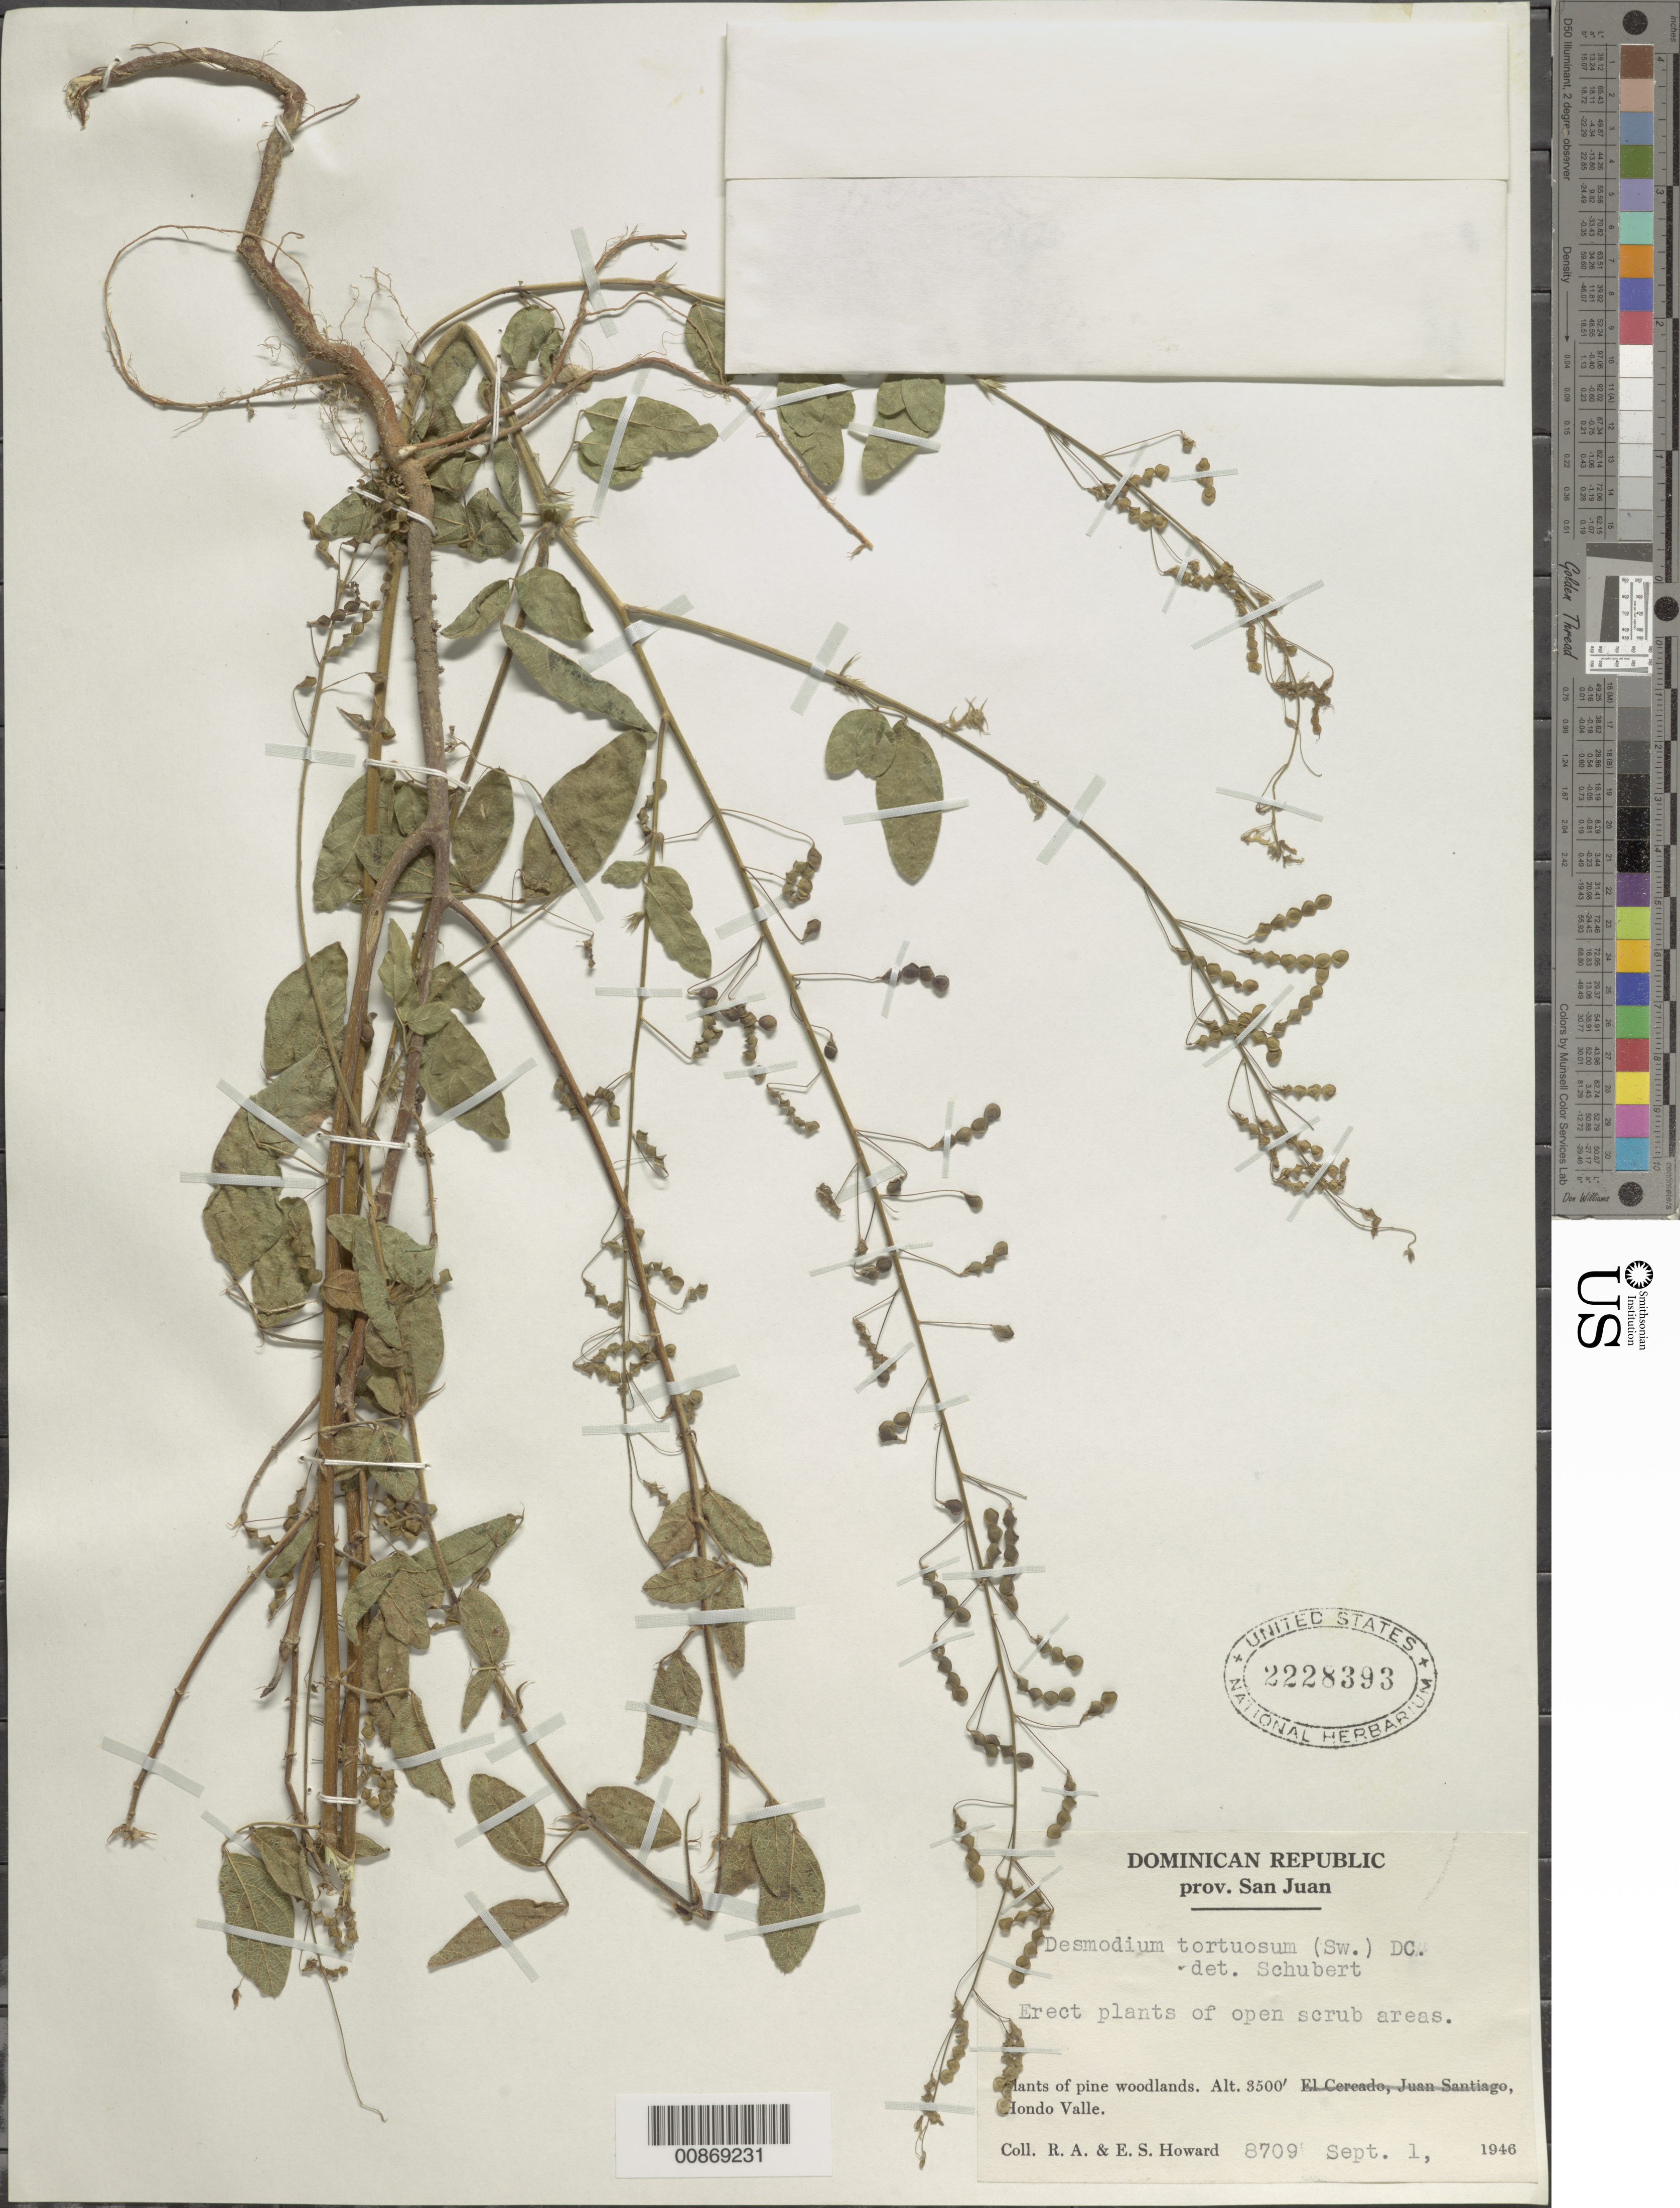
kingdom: Plantae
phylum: Tracheophyta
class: Magnoliopsida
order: Fabales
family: Fabaceae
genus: Desmodium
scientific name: Desmodium tortuosum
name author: (Sw.) DC.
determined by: Schubert, Bernice G.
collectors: R. A. Howard & E. S. Howard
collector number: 8709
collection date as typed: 01 Sep 1946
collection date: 1946-09-01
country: Dominican Republic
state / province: San Juan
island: Hispaniola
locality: Hondo Valle.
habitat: Plants of open scrub areas.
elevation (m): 1067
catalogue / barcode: US 2228393